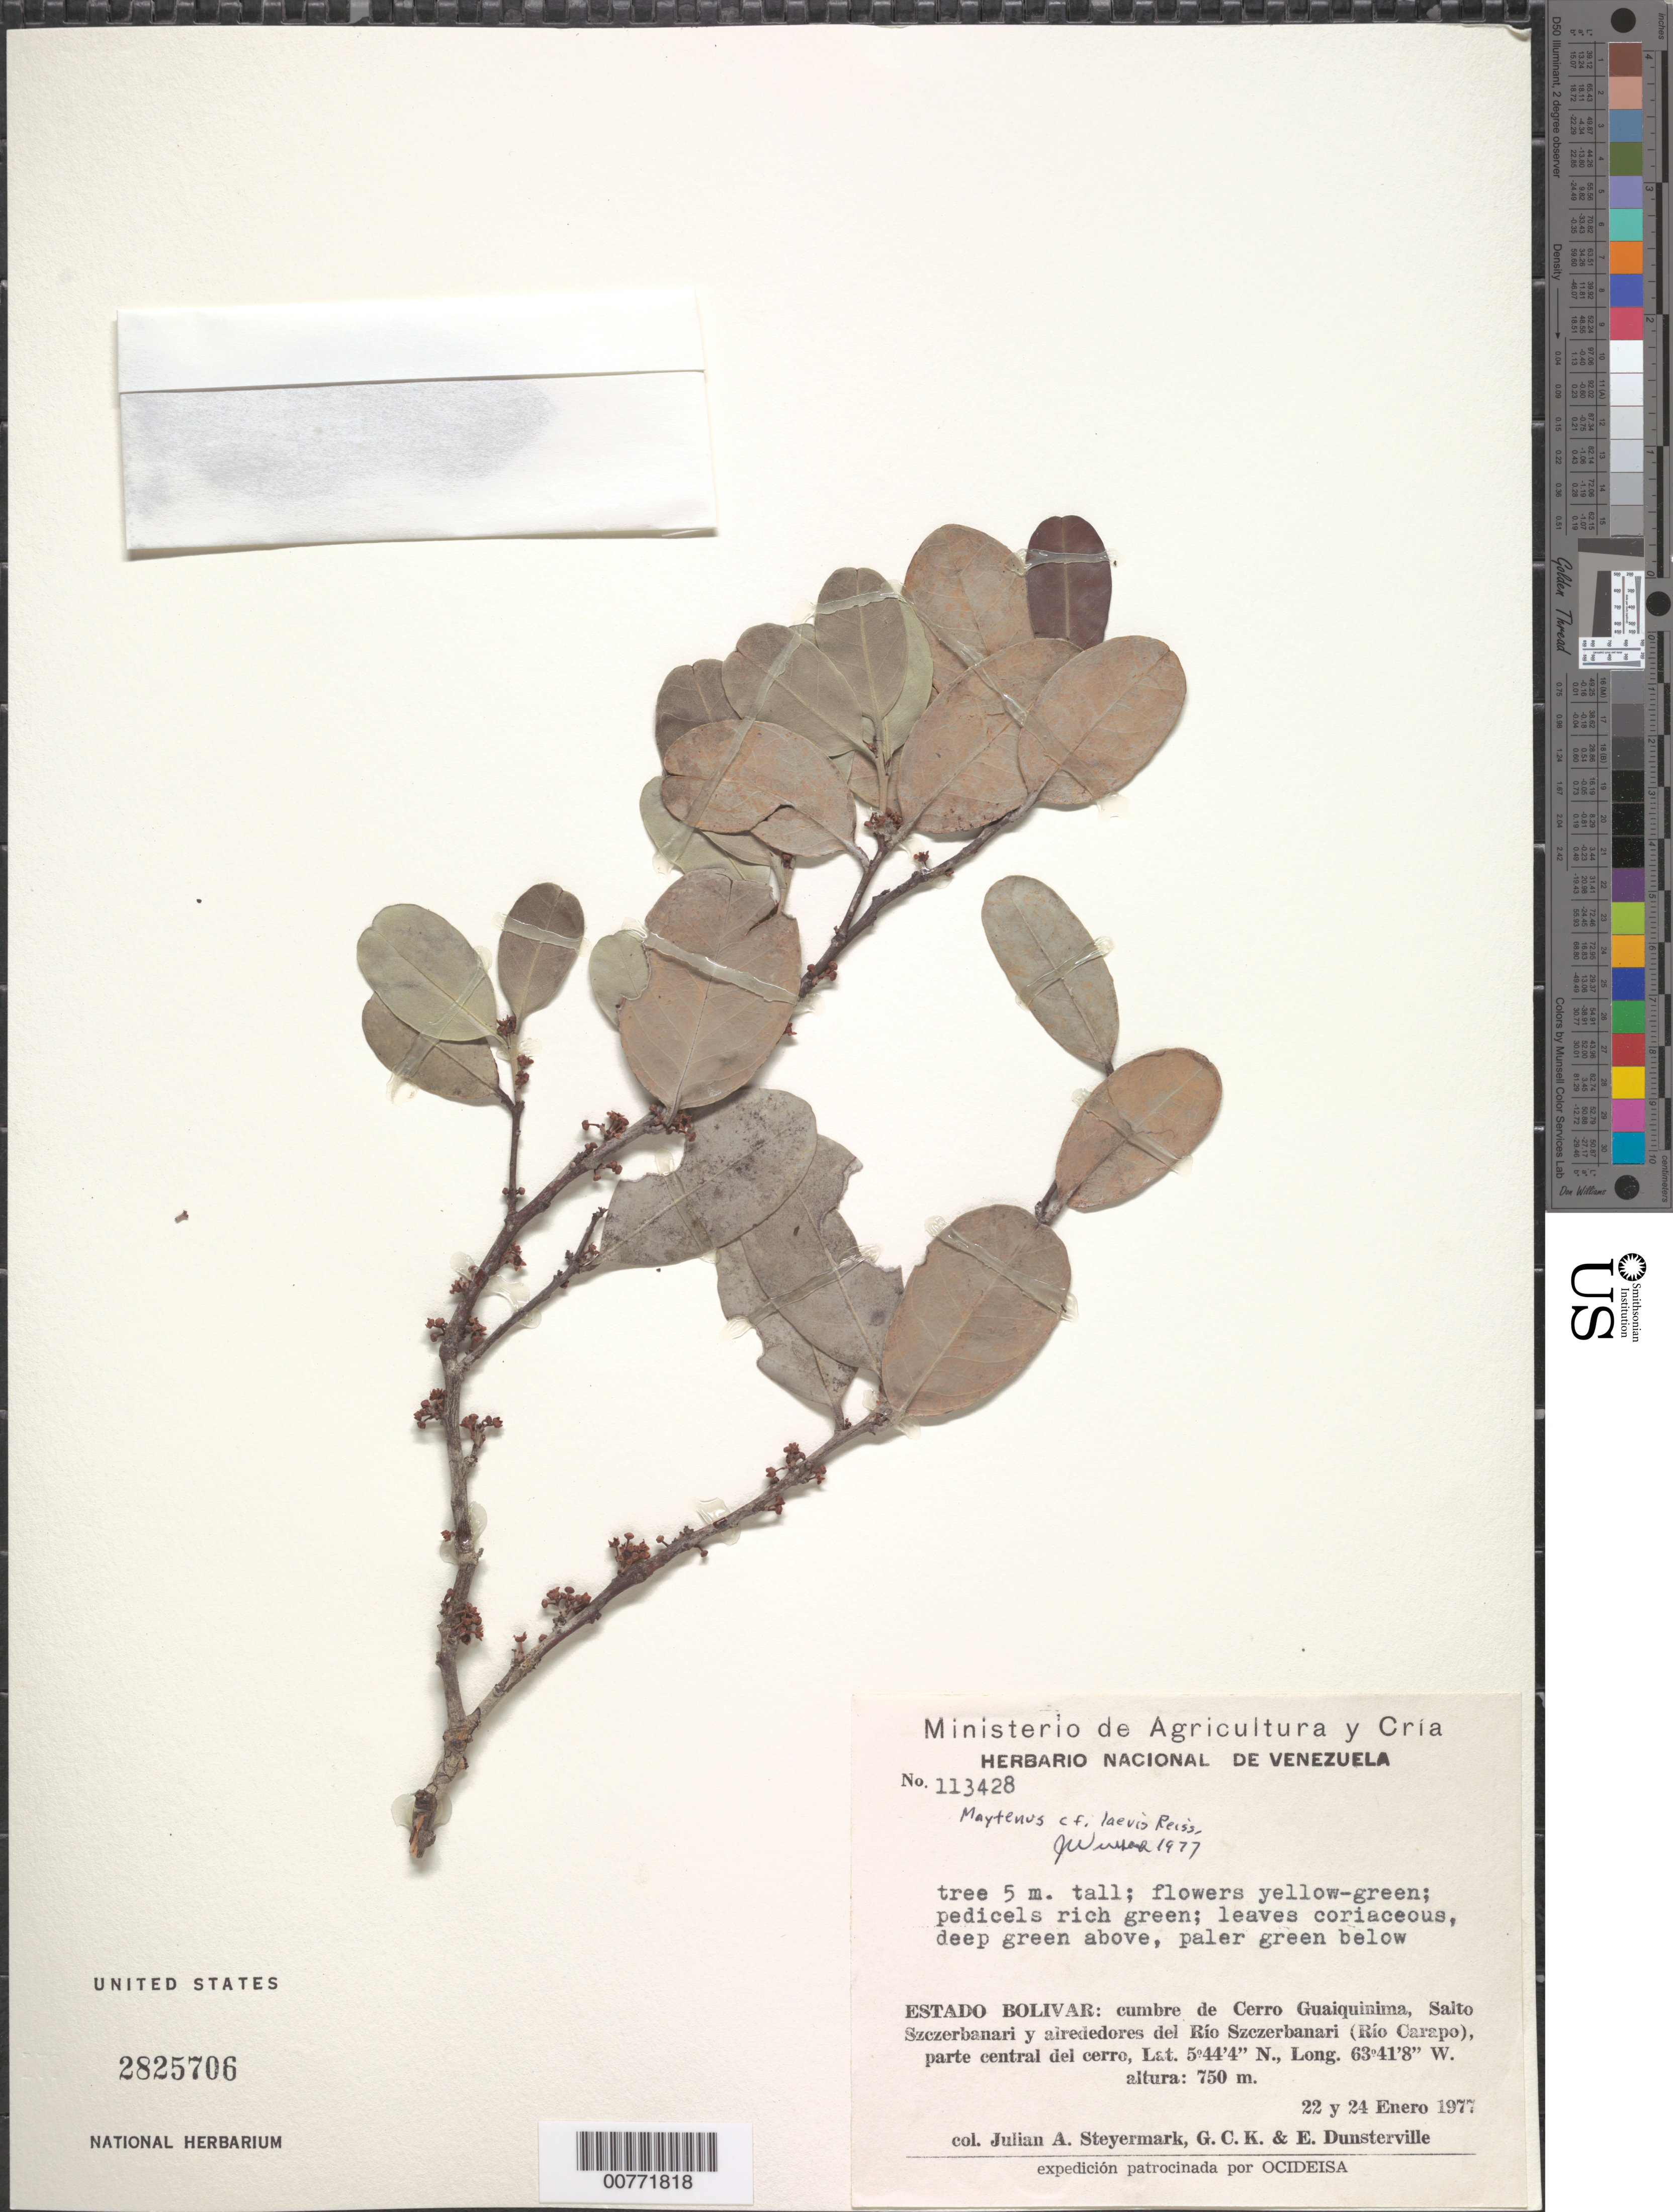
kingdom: Plantae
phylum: Tracheophyta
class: Magnoliopsida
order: Celastrales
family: Celastraceae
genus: Maytenus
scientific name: Maytenus laevis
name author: Reissek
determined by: Wurdack, John J., (US), US (UNITED STATES)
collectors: J. Steyermark, G. C. K. Dunsterville & E. Dunsterville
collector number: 113428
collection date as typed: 22-Jan-77 to 24-Jan-77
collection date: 1977-01-22/1977-01-24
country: Venezuela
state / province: Bolívar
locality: Cerro Guaiquinima, Salto Szczerbanari y alrededores del Río Szcerbanari (Río Carapo)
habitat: Cumbre de cerro, alrededores del rio, parte central del cerro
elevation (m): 750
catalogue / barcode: US 2825706